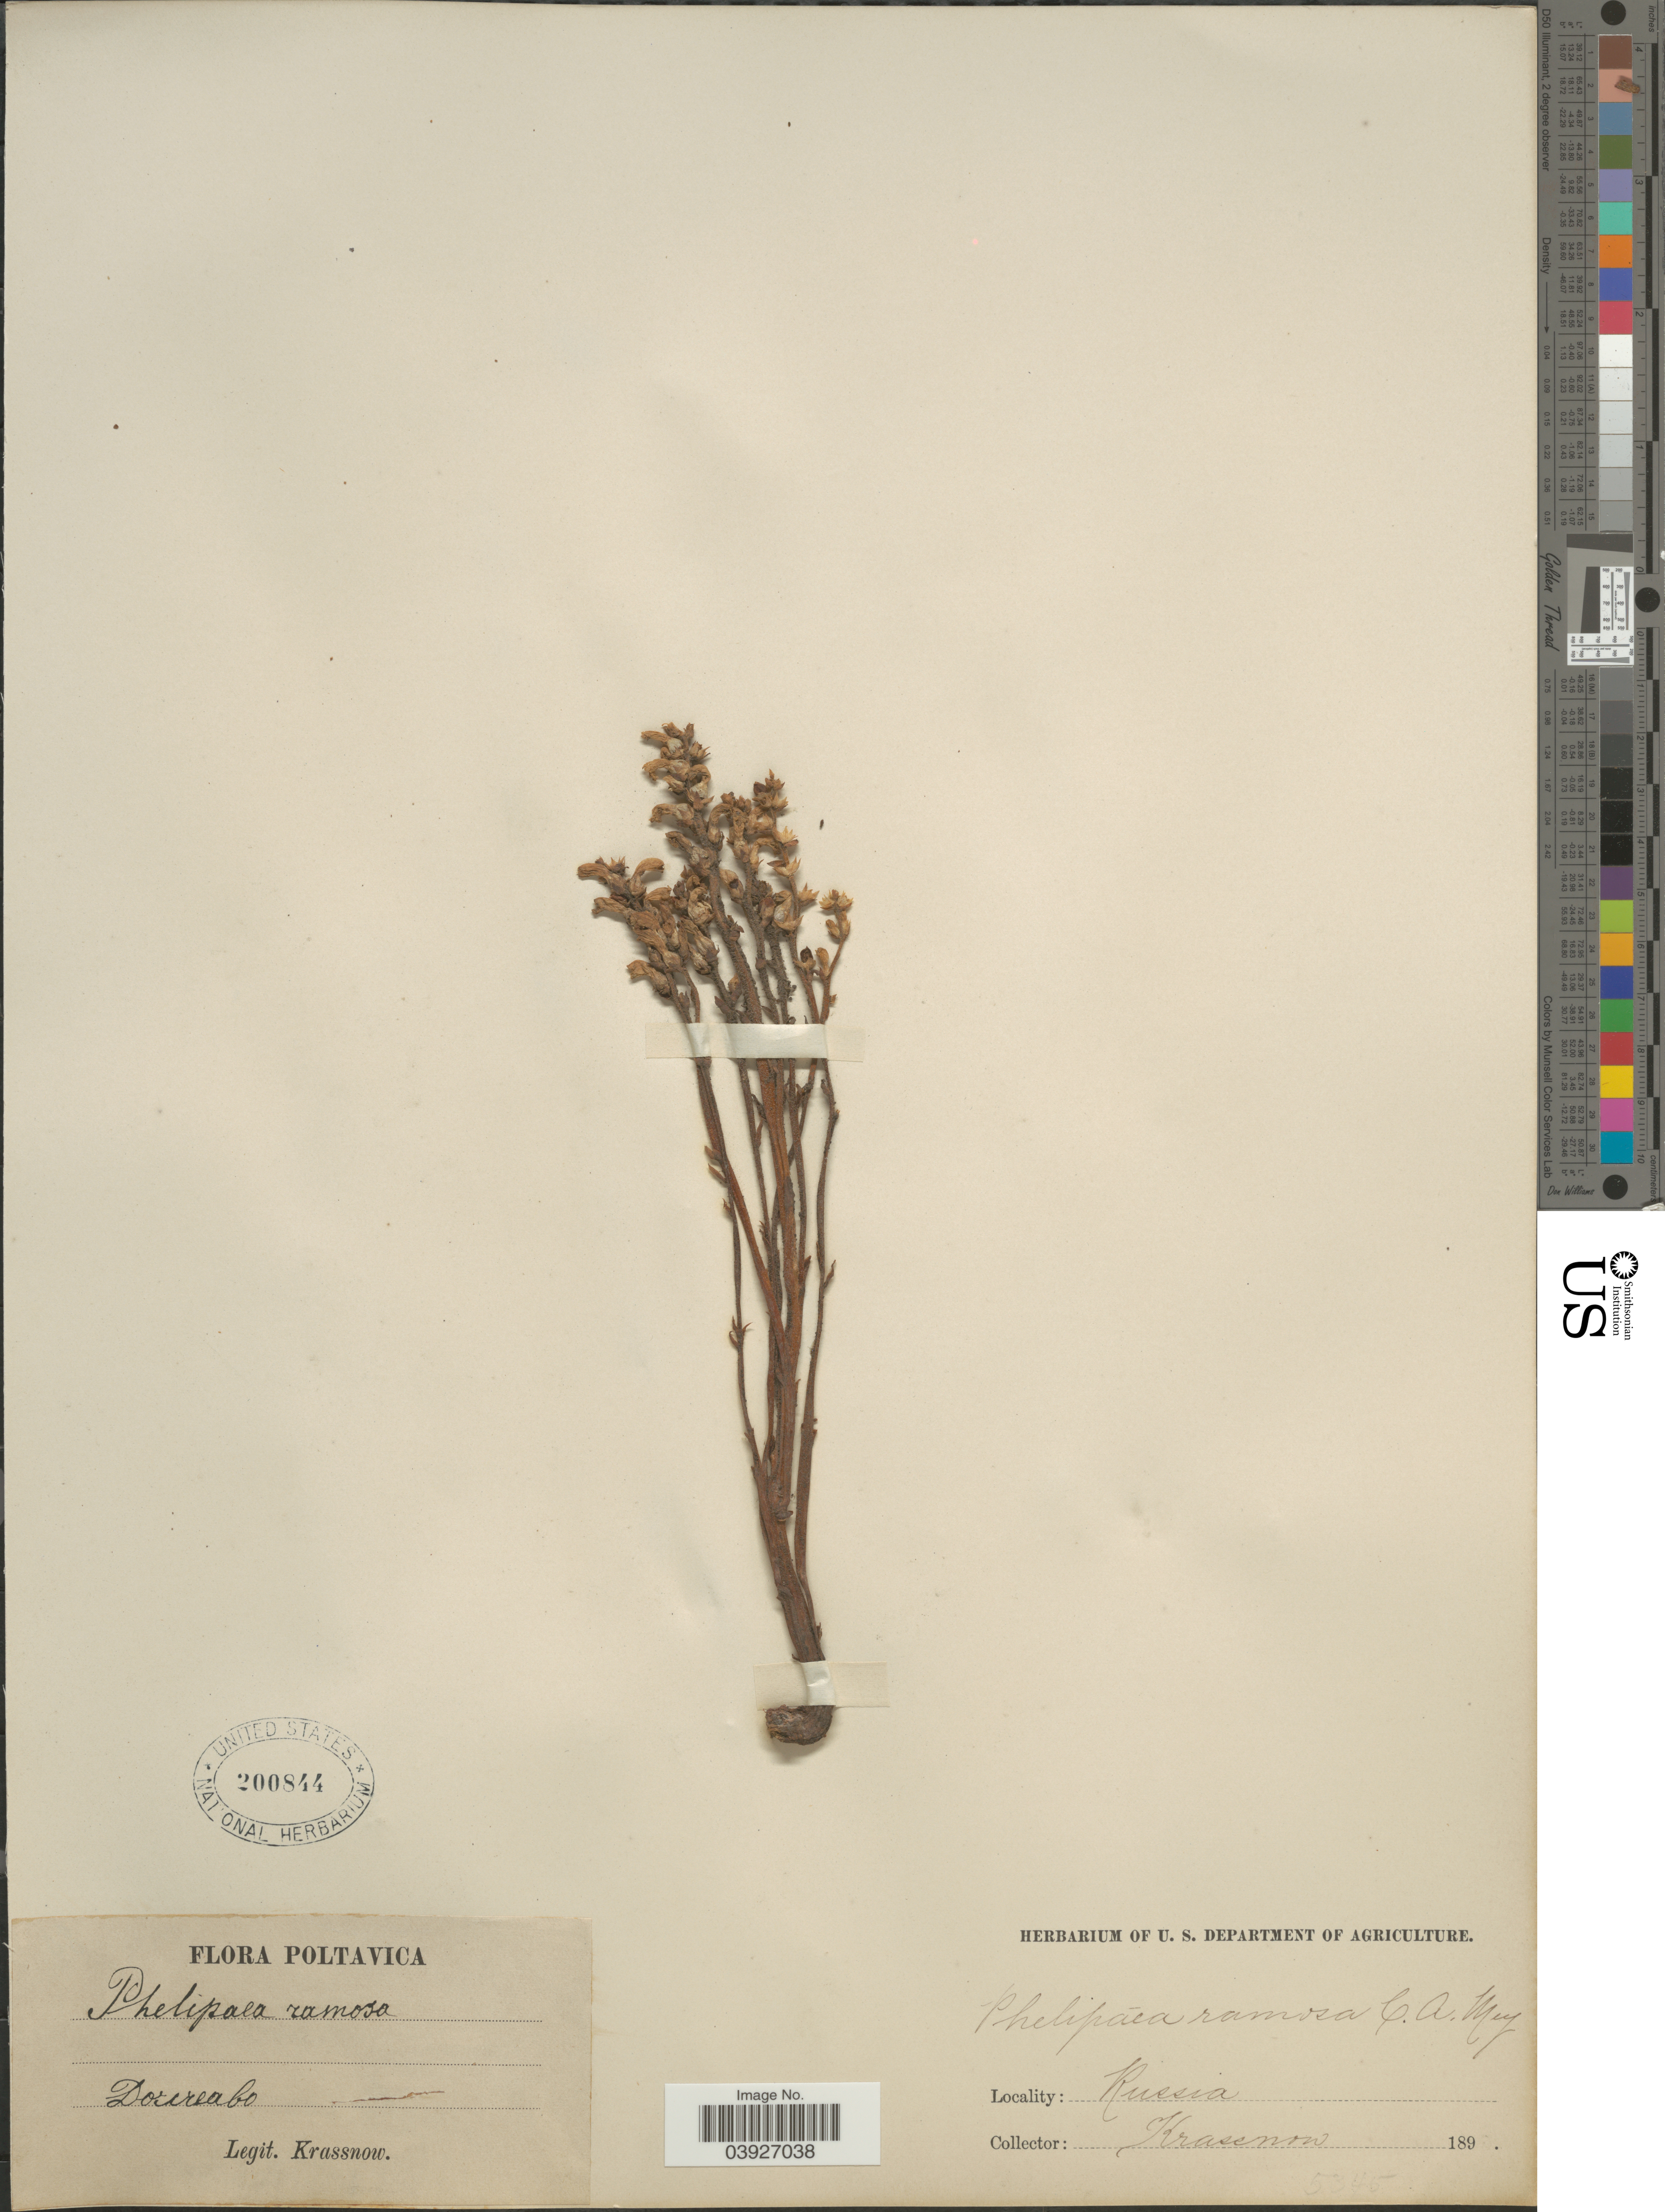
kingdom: Plantae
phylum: Tracheophyta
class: Magnoliopsida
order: Lamiales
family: Orobanchaceae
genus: Orobanche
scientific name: Orobanche ramosa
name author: L.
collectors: -. Krassnow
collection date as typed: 189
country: Ukraine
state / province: Poltava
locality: Dolcheavo.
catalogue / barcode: US 200844